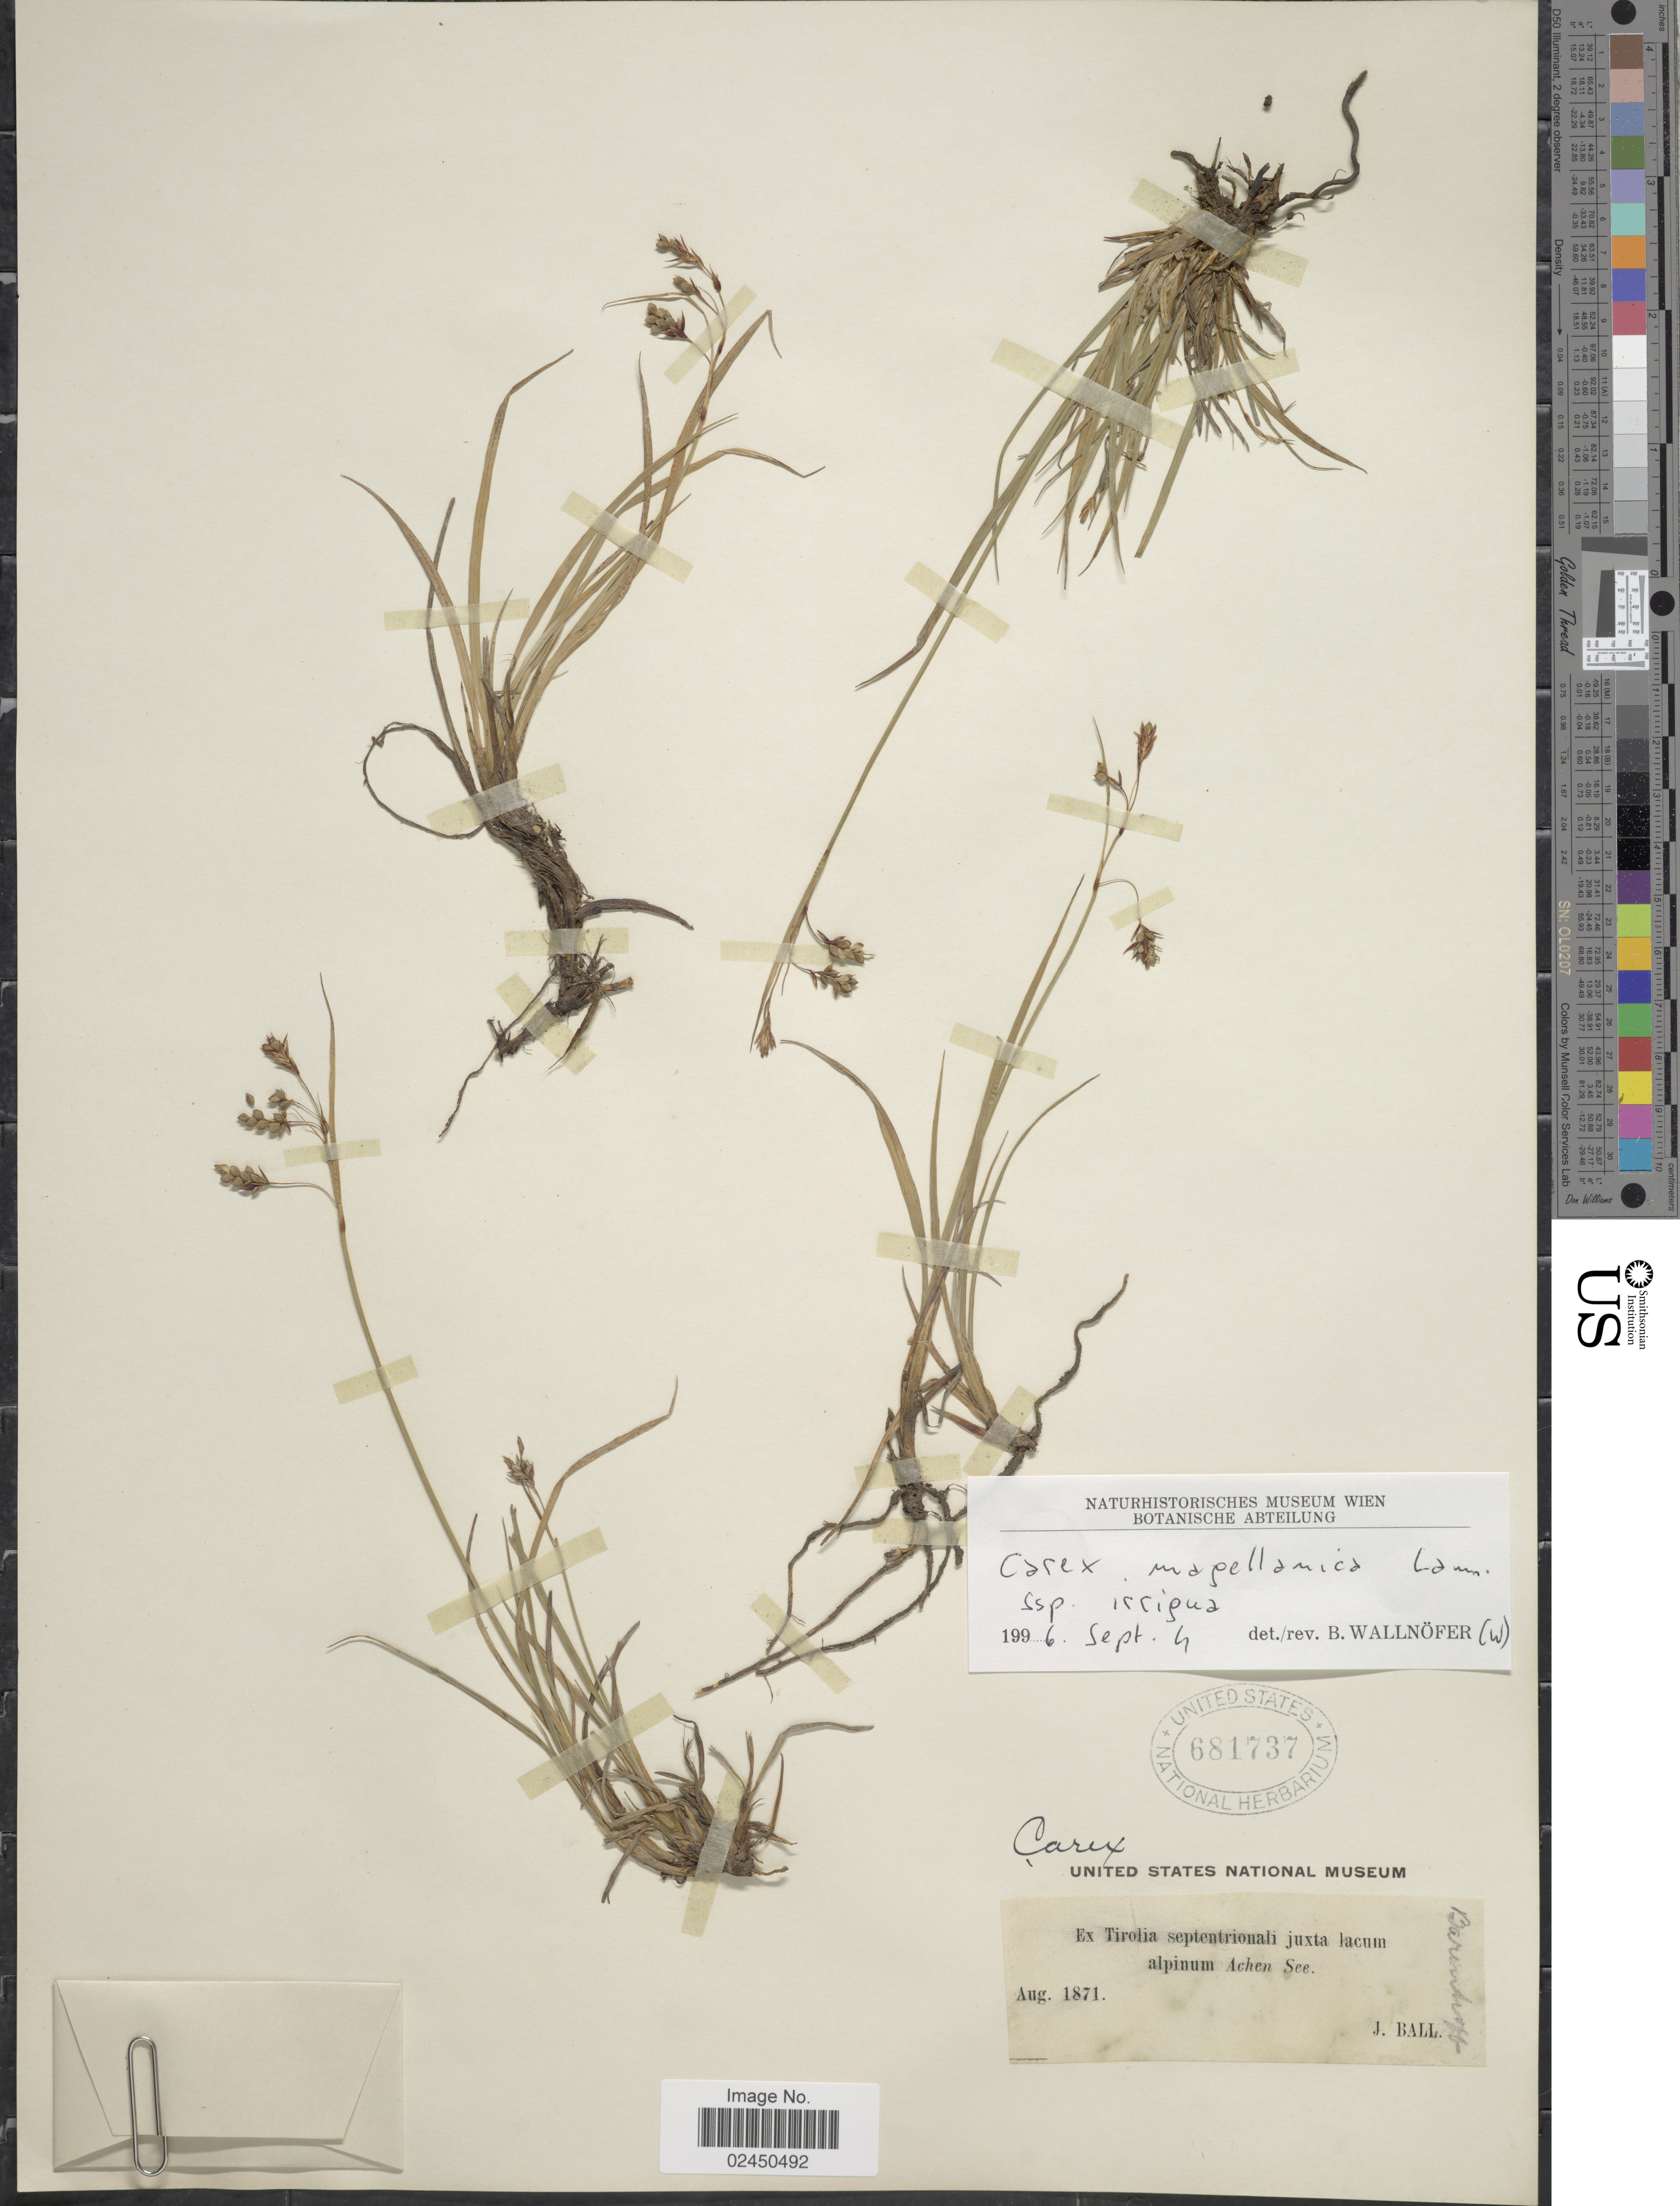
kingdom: Plantae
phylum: Tracheophyta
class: Liliopsida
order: Poales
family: Cyperaceae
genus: Carex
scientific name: Carex magellanica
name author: Lam.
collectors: J. Ball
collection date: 1871-08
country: Austria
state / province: Tirol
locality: Tirolia septentrionali juxta lacum alpinum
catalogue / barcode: US 681737